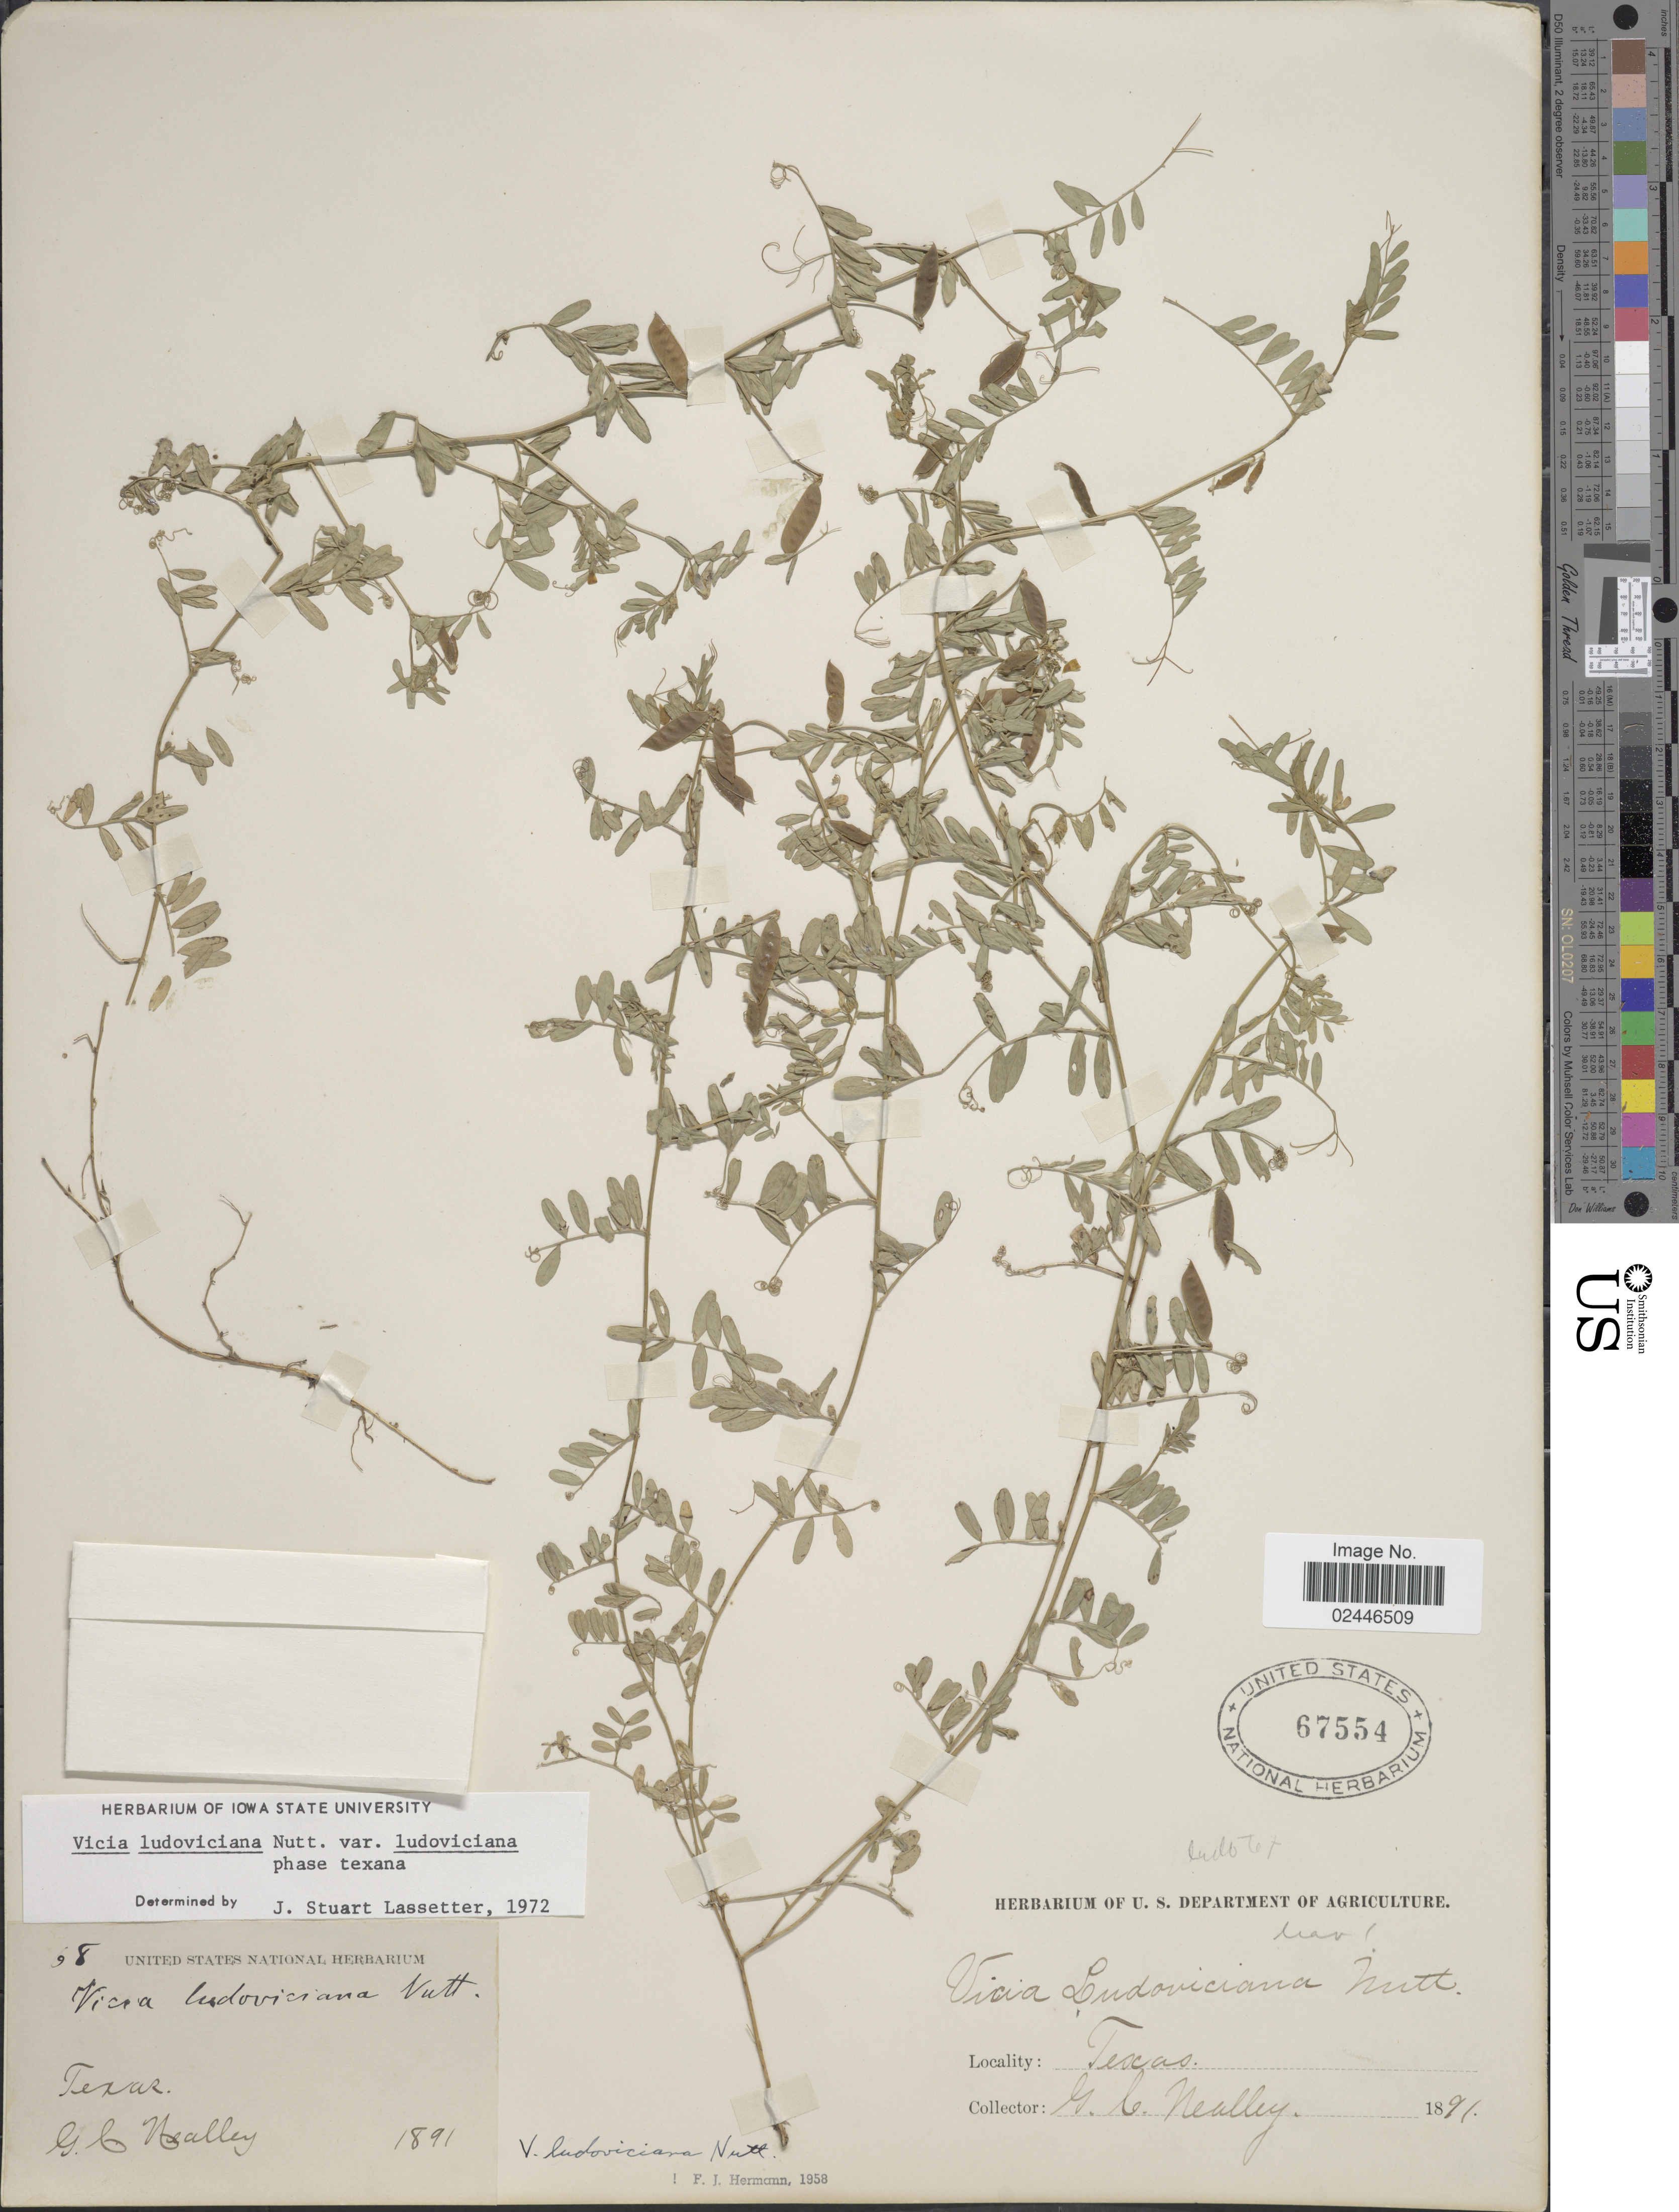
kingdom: Plantae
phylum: Tracheophyta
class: Magnoliopsida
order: Fabales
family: Fabaceae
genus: Vicia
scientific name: Vicia ludoviciana var. ludoviciana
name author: Nutt. ex Torr. & A. Gray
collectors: G. C. Nealley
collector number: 98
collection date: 1891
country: United States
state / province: Texas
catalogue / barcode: US 67554